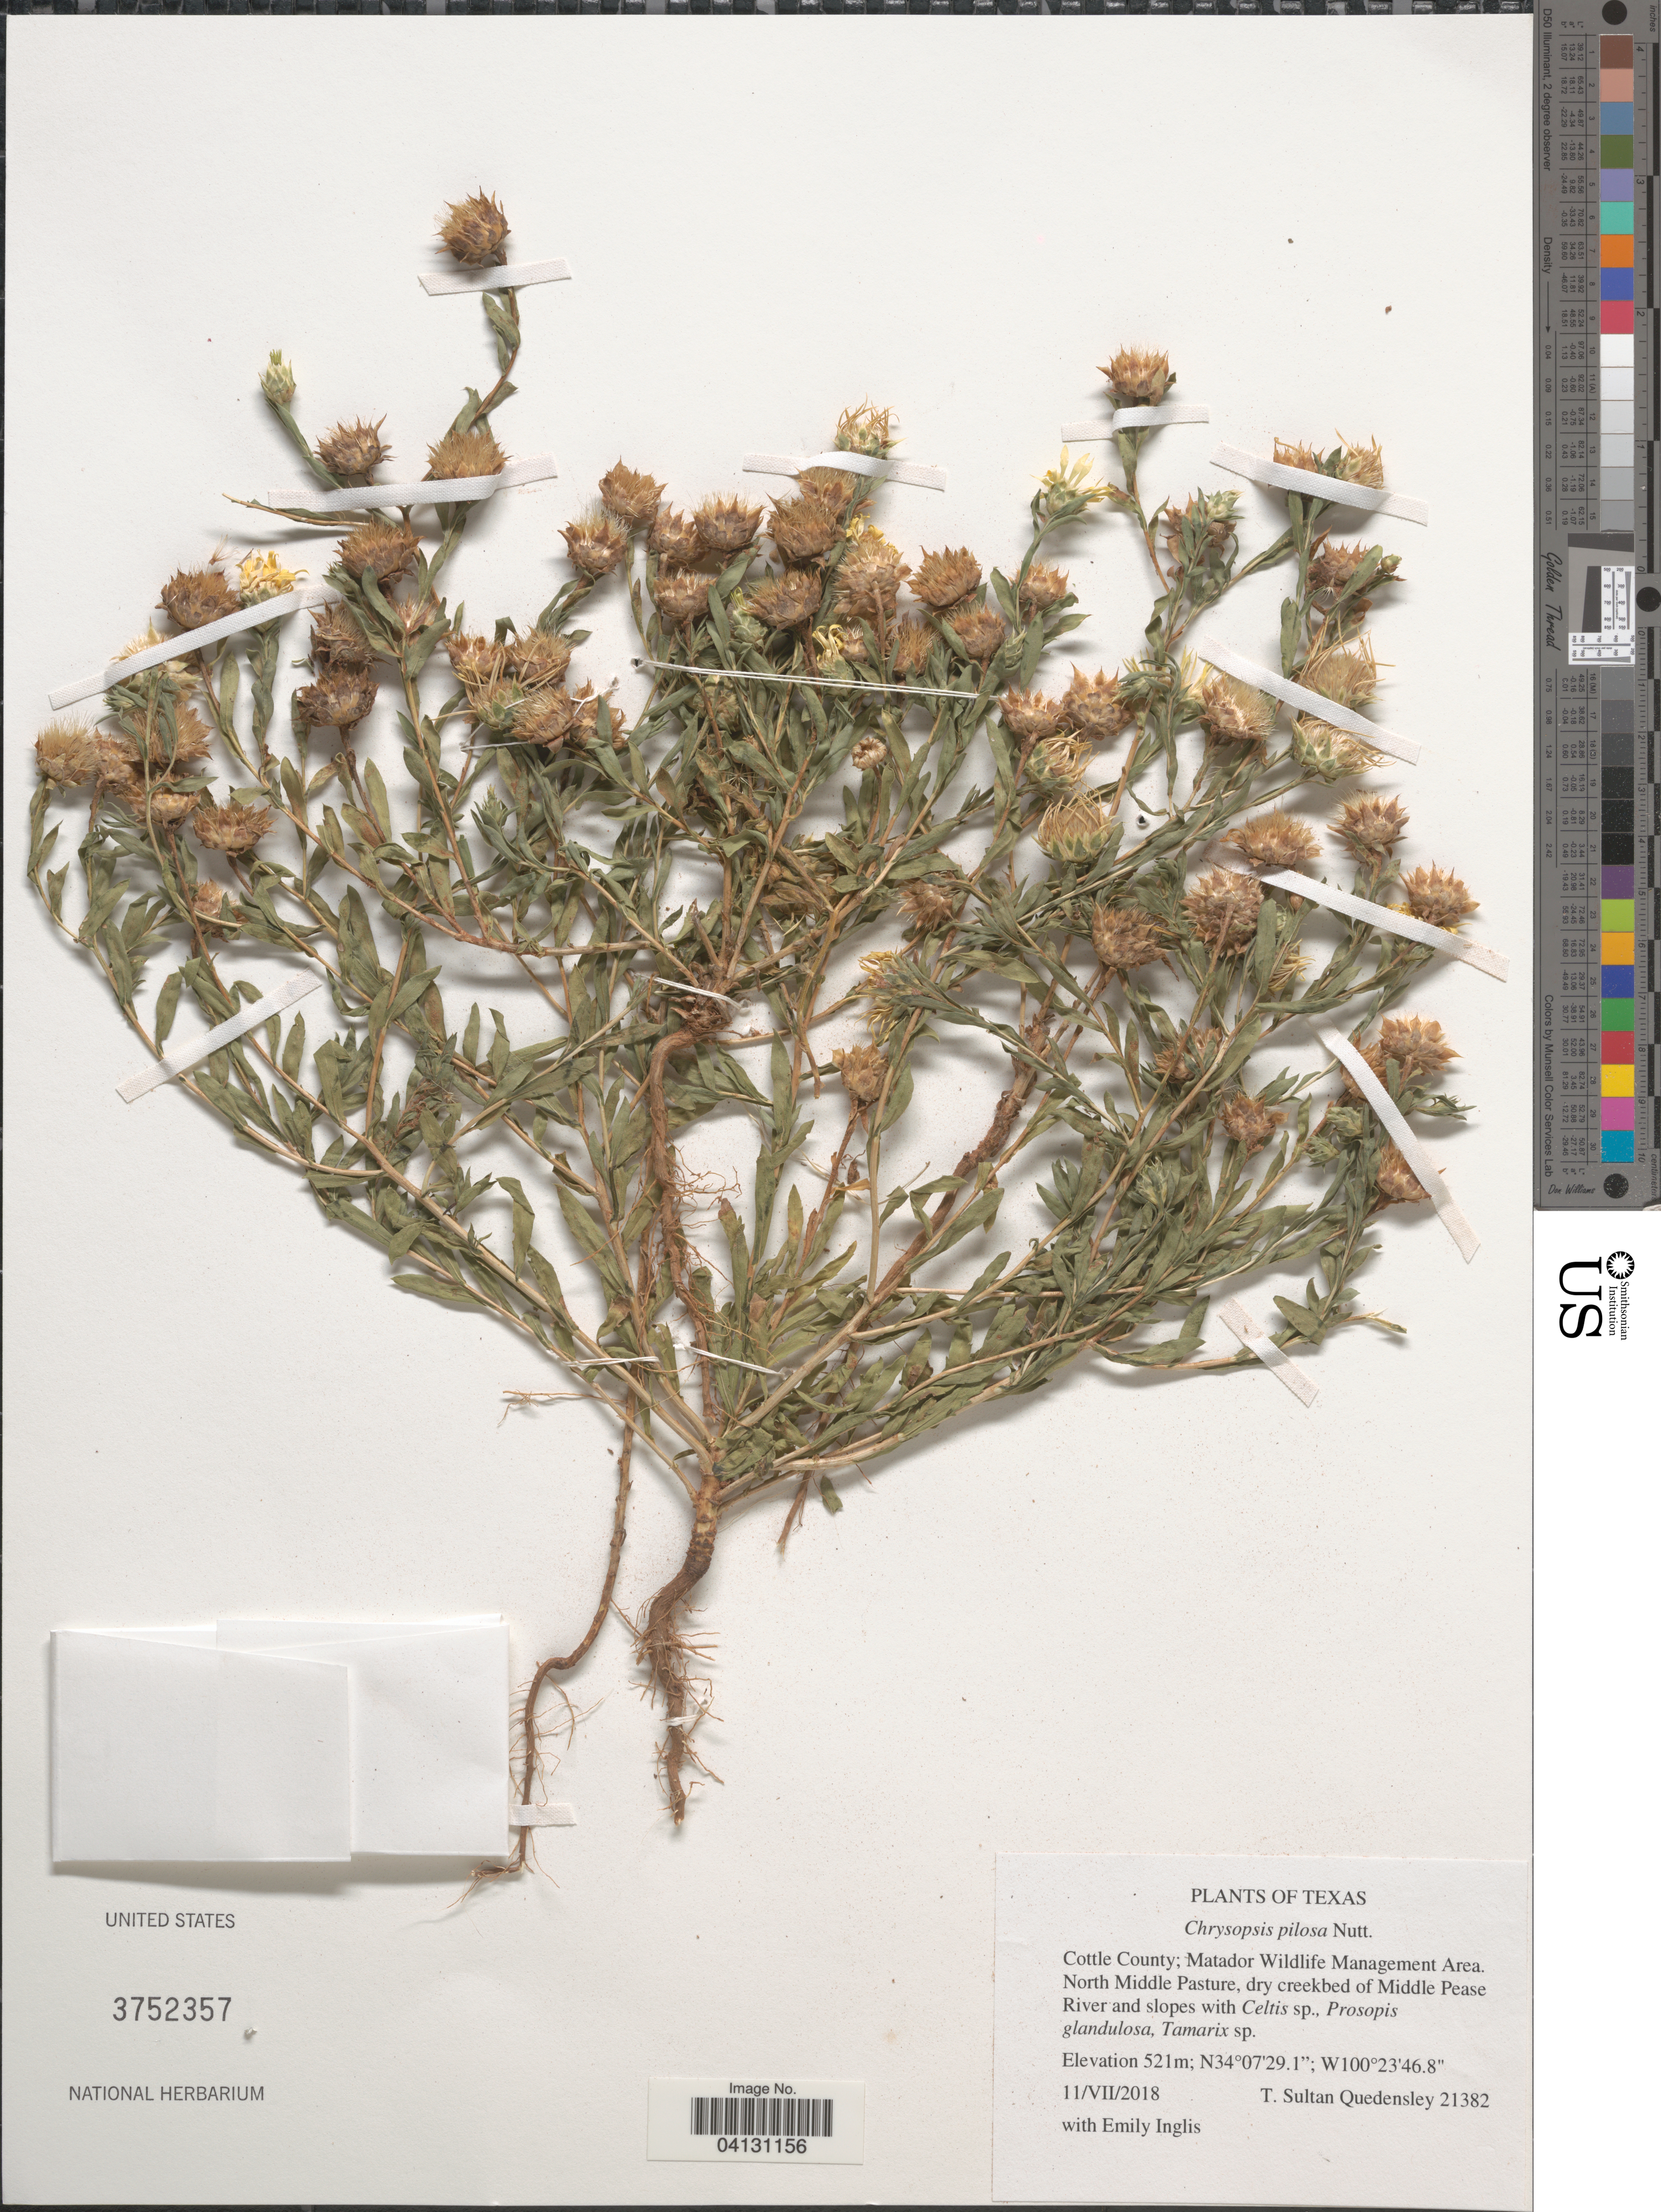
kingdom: Plantae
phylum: Tracheophyta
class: Magnoliopsida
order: Asterales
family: Asteraceae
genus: Chrysopsis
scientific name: Chrysopsis pilosa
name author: Nutt.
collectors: T. S. Quedensley & E. Inglis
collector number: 21382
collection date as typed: Transcribed d/m/y: 11/7/2018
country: United States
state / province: Texas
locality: Cottle County: Matador Wildlife Management Area. North Middle Pasture, dry creekbed of Middle Pease River and slopes.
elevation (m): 521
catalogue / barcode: US 3752356